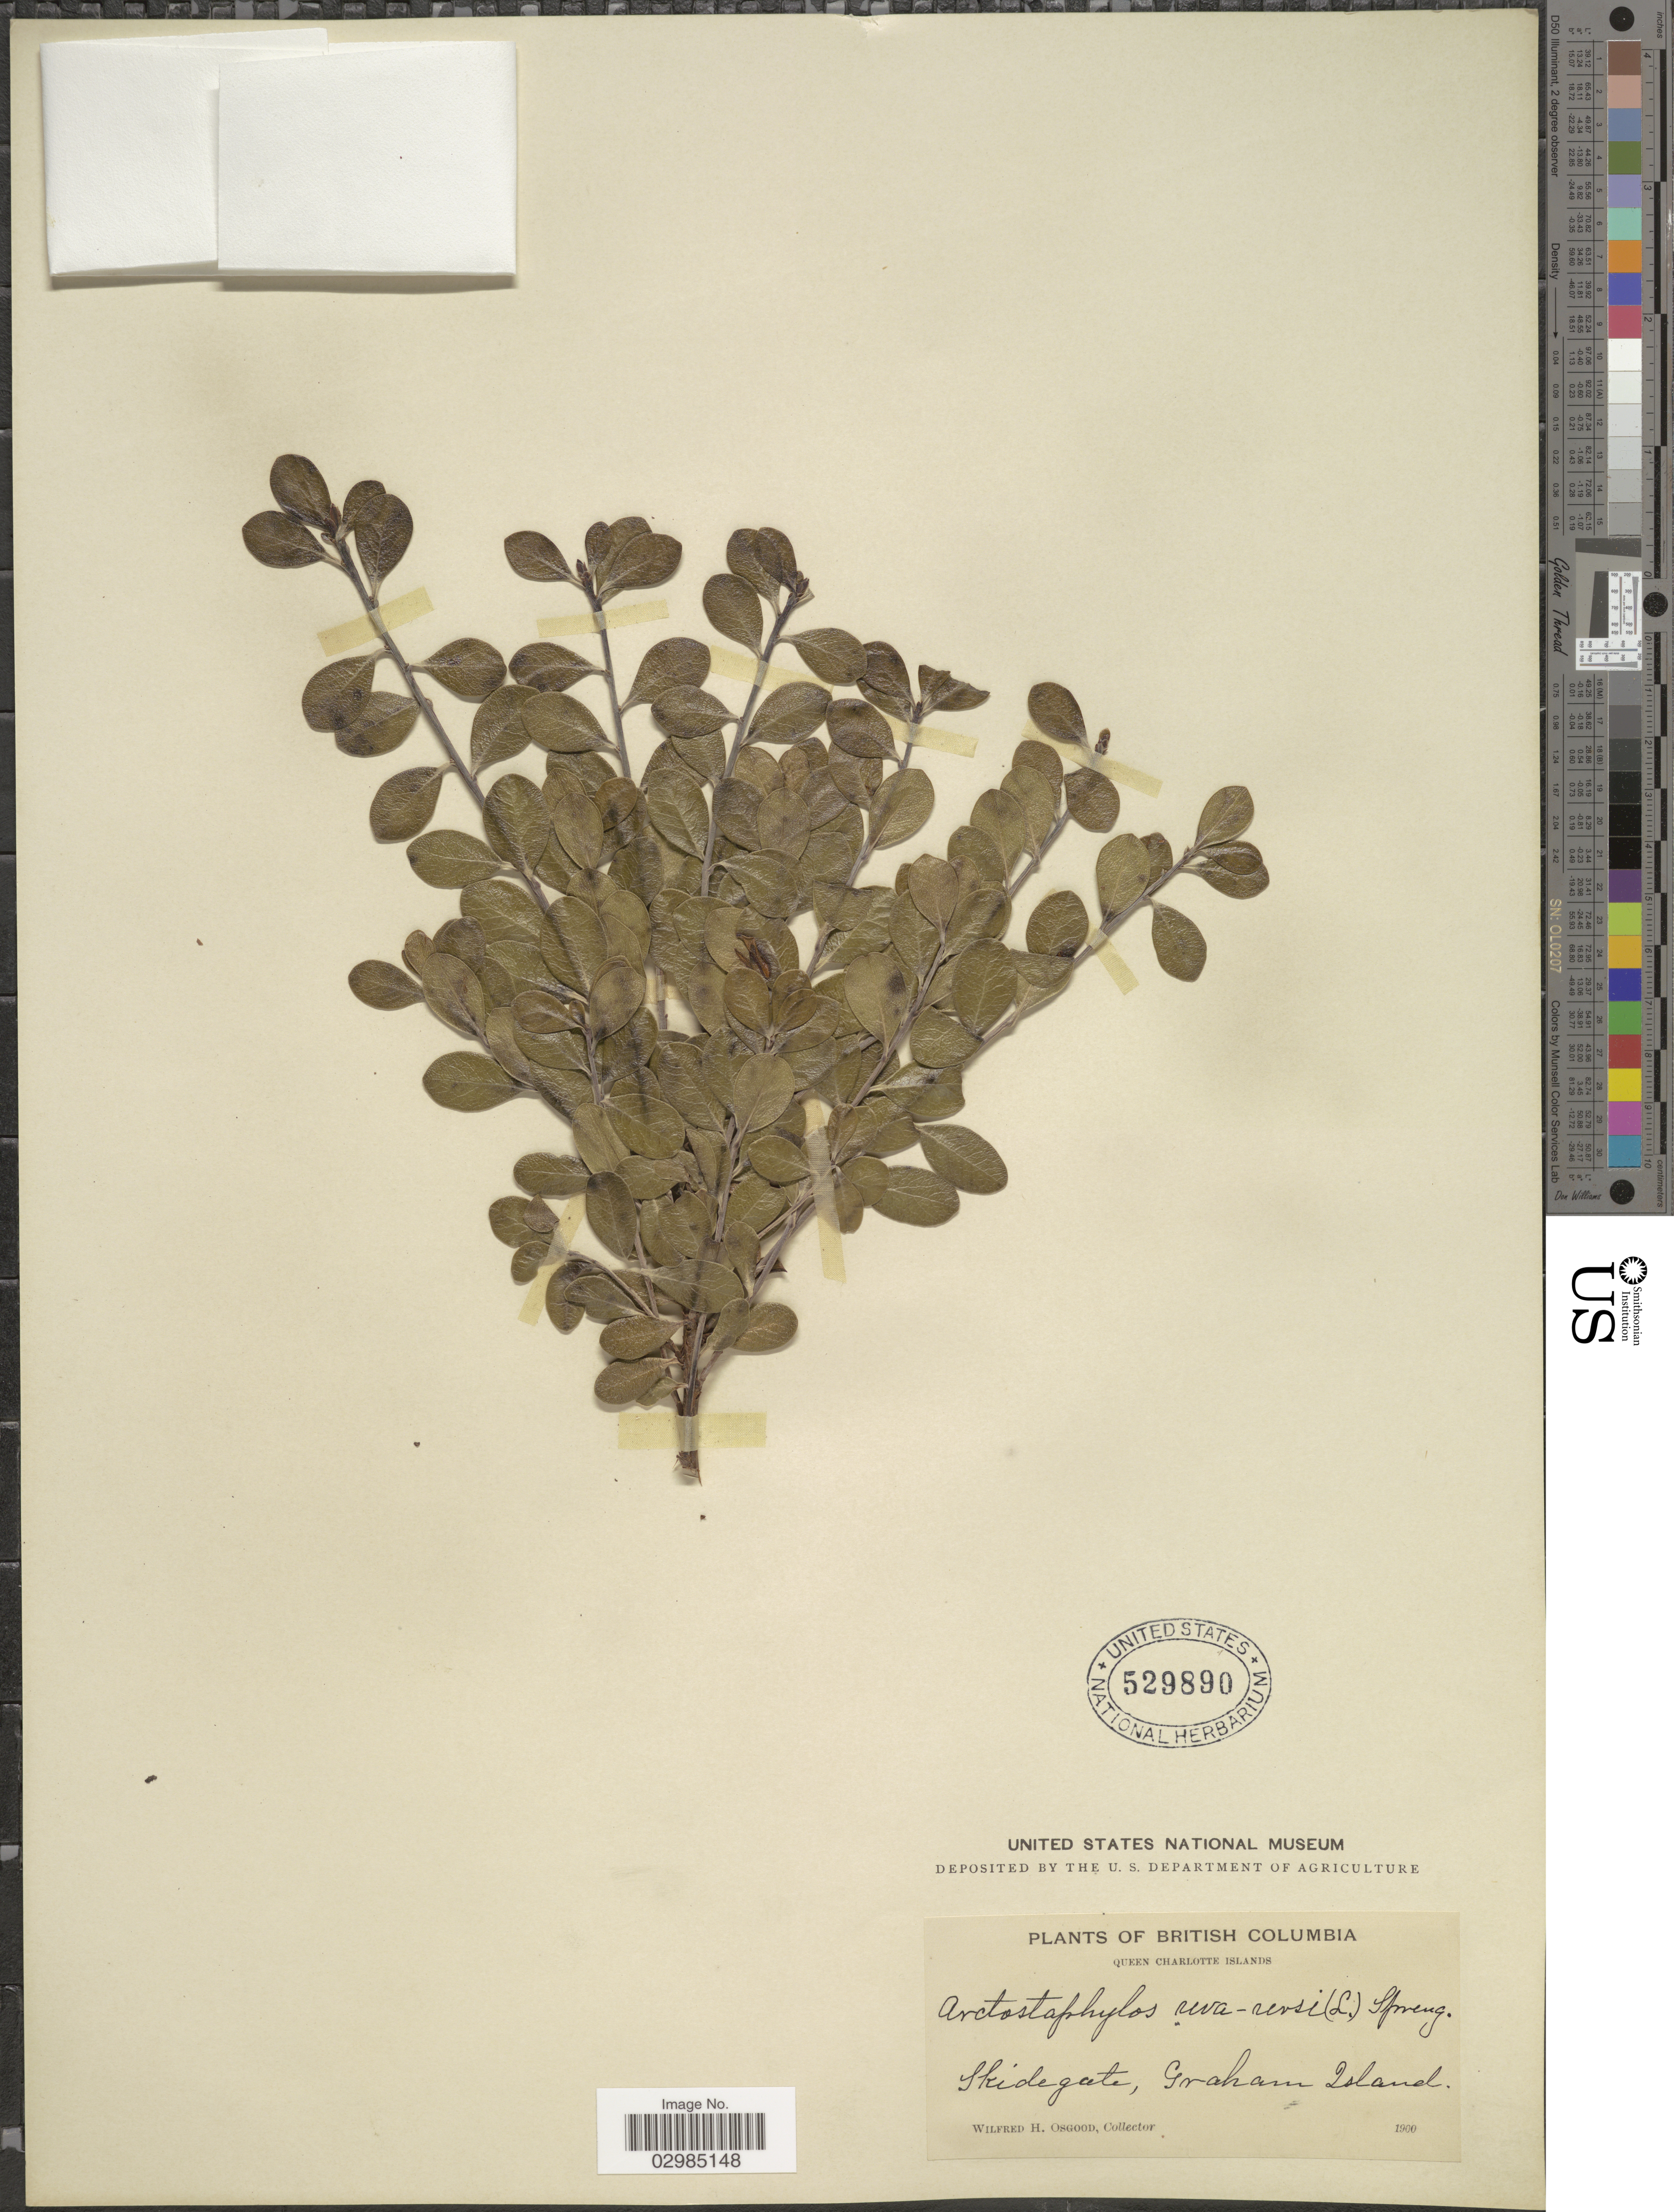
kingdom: Plantae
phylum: Tracheophyta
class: Magnoliopsida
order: Ericales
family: Ericaceae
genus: Arctostaphylos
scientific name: Arctostaphylos uva-ursi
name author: (L.) Spreng.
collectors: W. Osgood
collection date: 1900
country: Canada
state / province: British Columbia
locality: Queen Charlotte Islands. Skidegate, Graham Island.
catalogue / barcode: US 529890